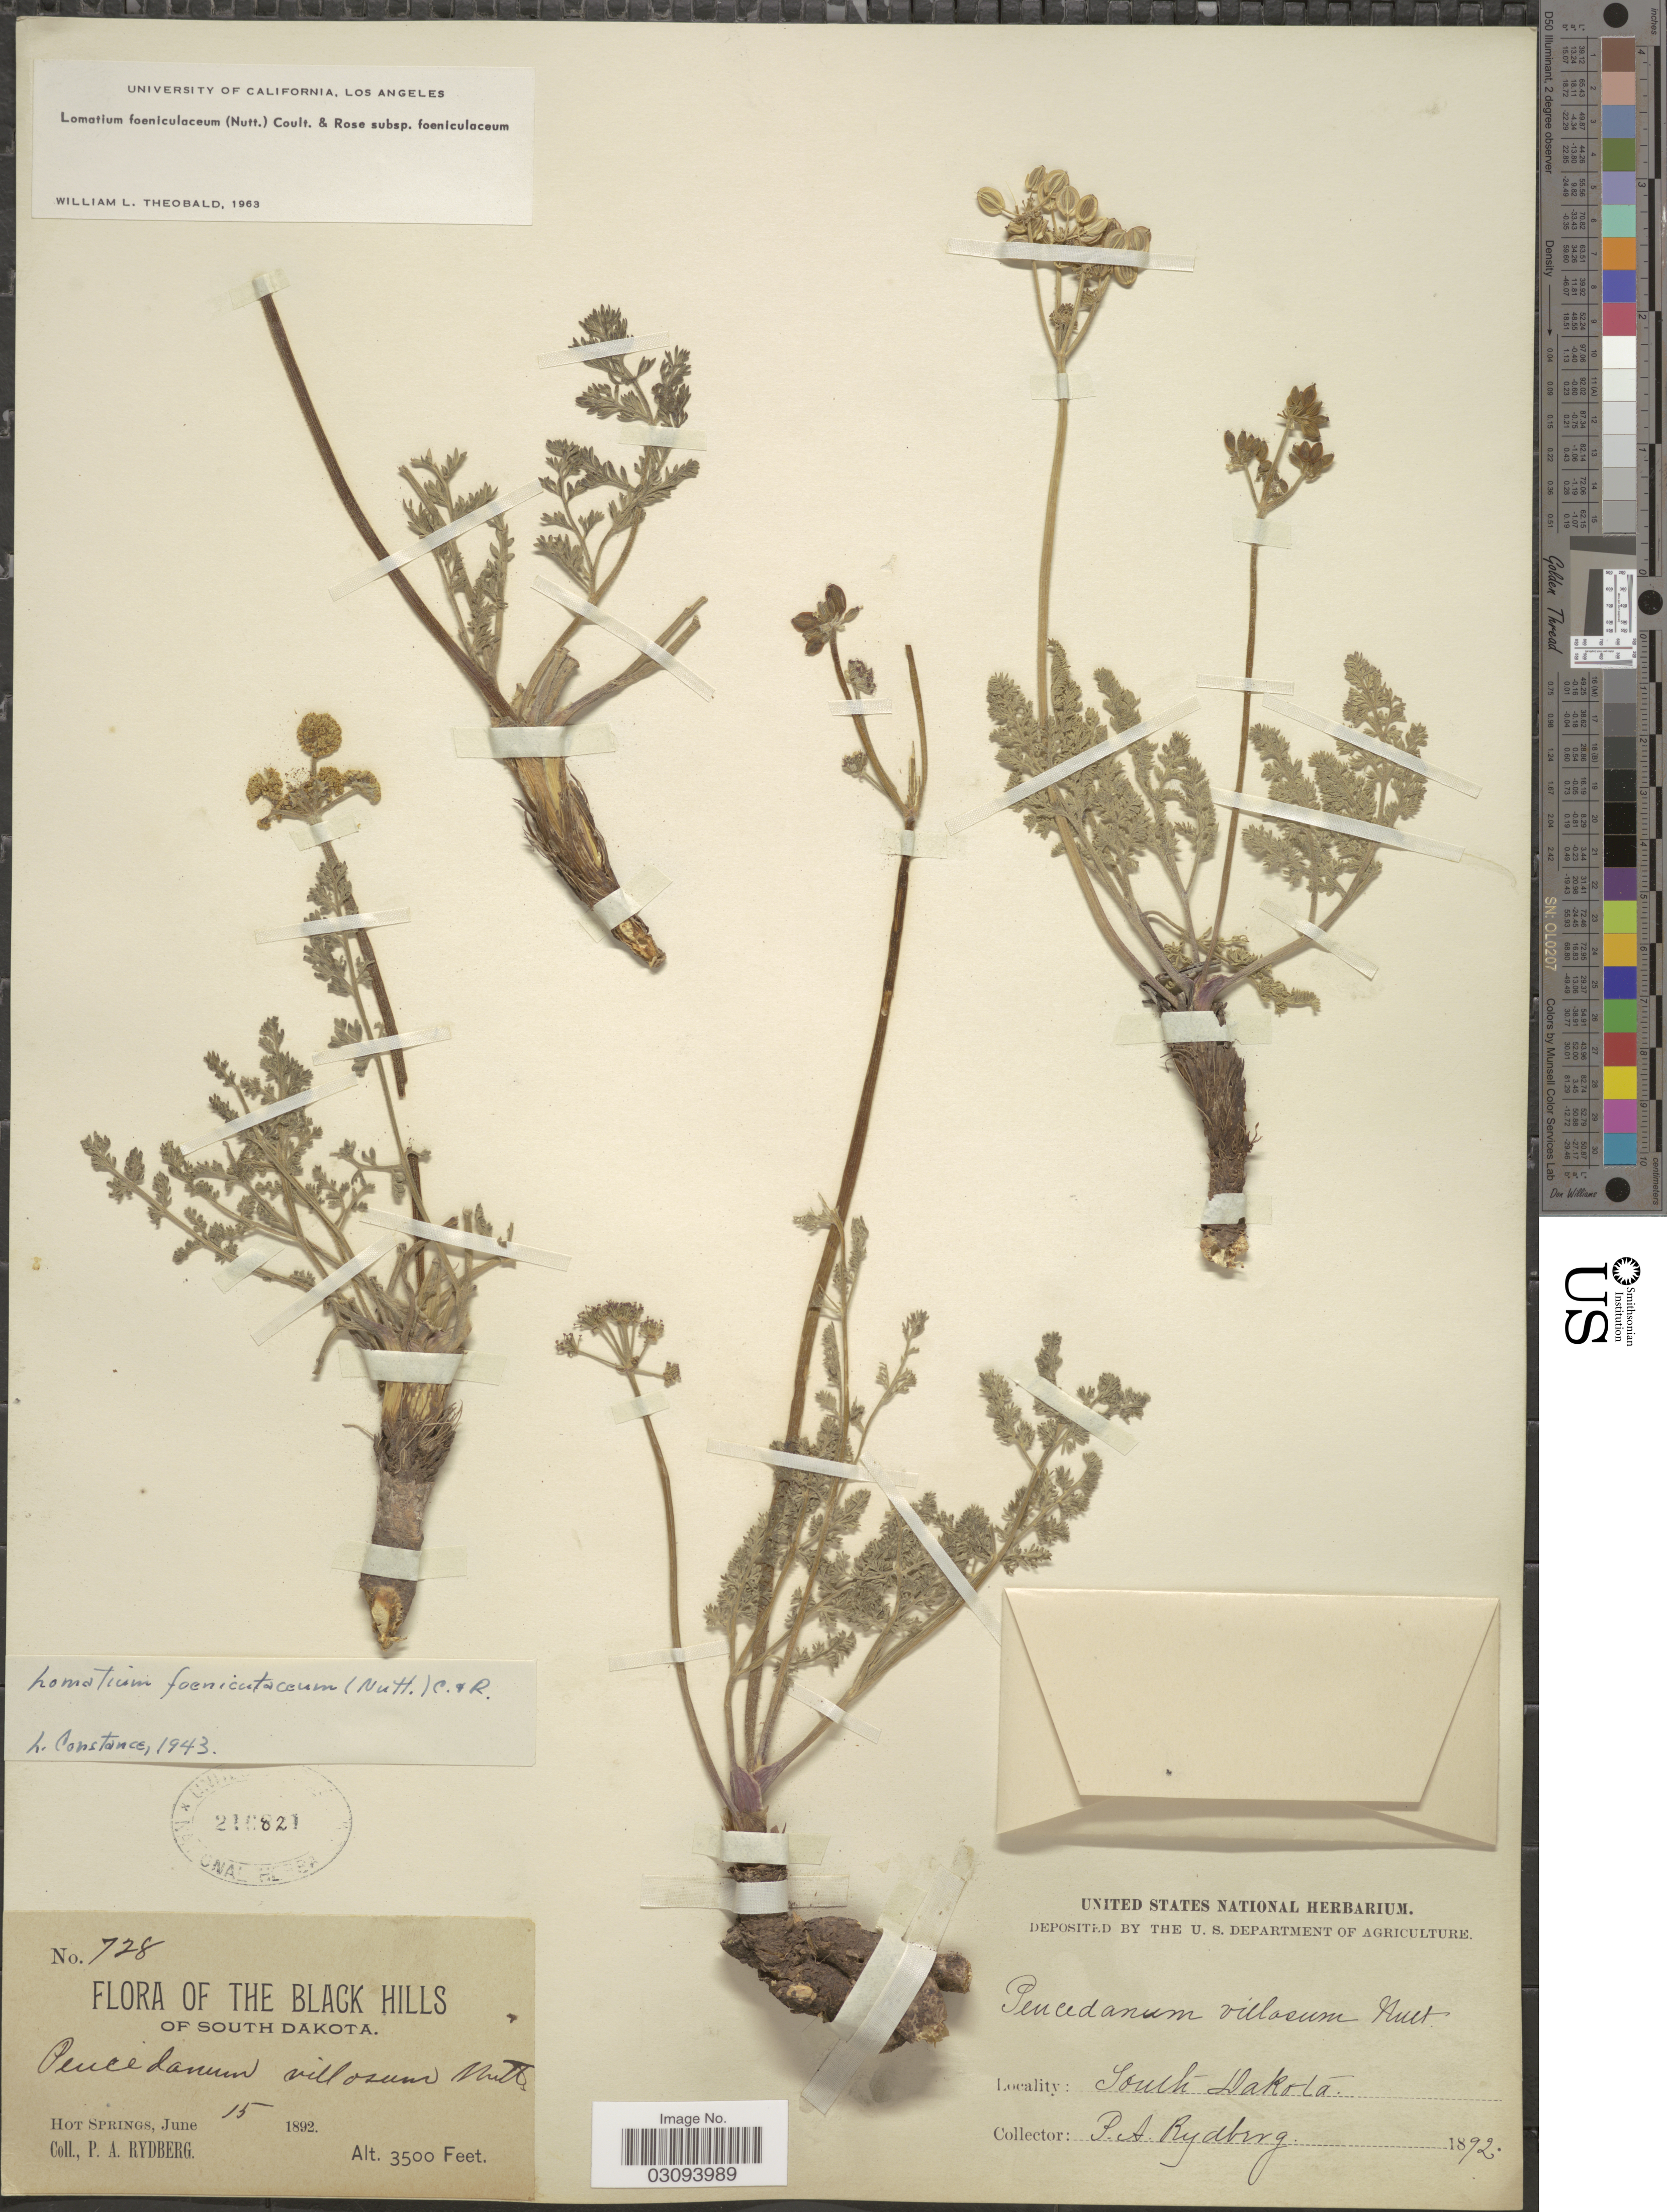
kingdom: Plantae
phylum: Tracheophyta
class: Magnoliopsida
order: Apiales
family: Apiaceae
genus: Lomatium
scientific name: Lomatium foeniculaceum subsp. foeniculaceum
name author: (Nutt.) J.M. Coult. & Rose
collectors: P. A. Rydberg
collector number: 728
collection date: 1892-06-15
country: United States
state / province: South Dakota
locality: Black Hills. Hot Springs.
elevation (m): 1067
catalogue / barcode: US 216821